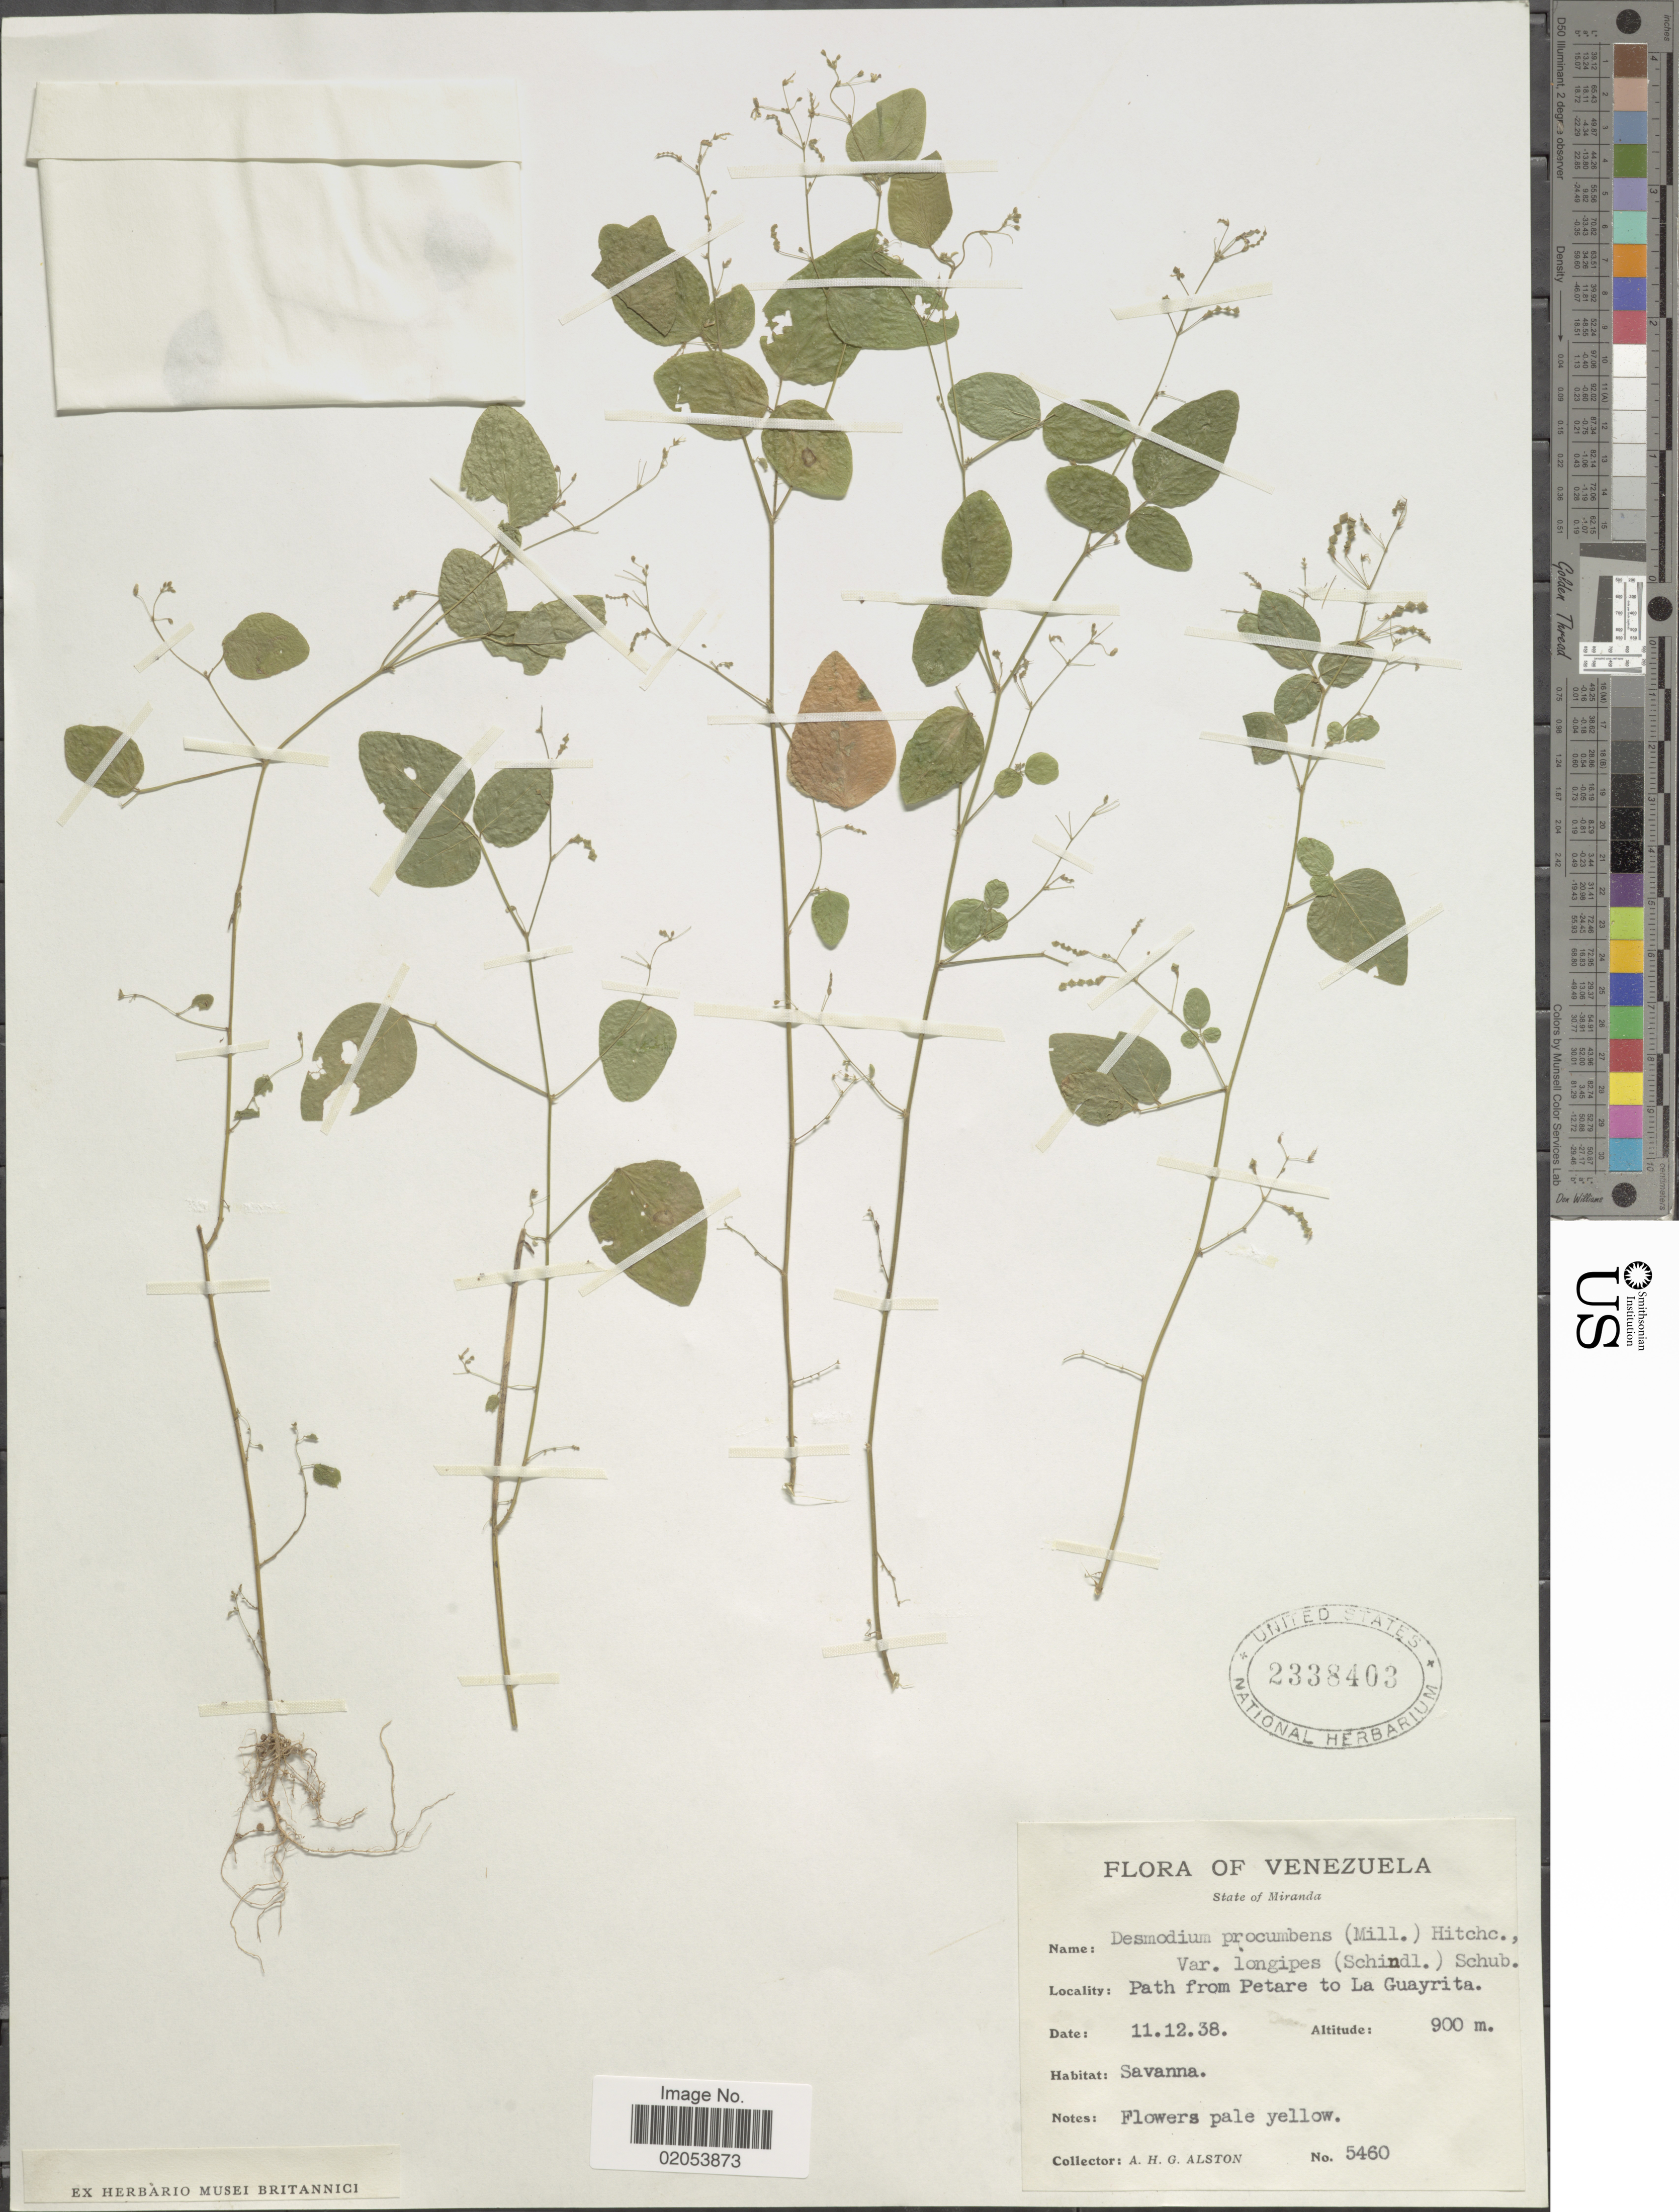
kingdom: Plantae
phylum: Tracheophyta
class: Magnoliopsida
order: Fabales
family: Fabaceae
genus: Desmodium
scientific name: Desmodium procumbens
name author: (Mill.) Hitchc.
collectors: A. H. Alston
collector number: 5460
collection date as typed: Transcribed d/m/y: 11/12/38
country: Venezuela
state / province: Miranda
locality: Path from Petare to La Guayrita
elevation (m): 900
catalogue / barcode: US 2338403